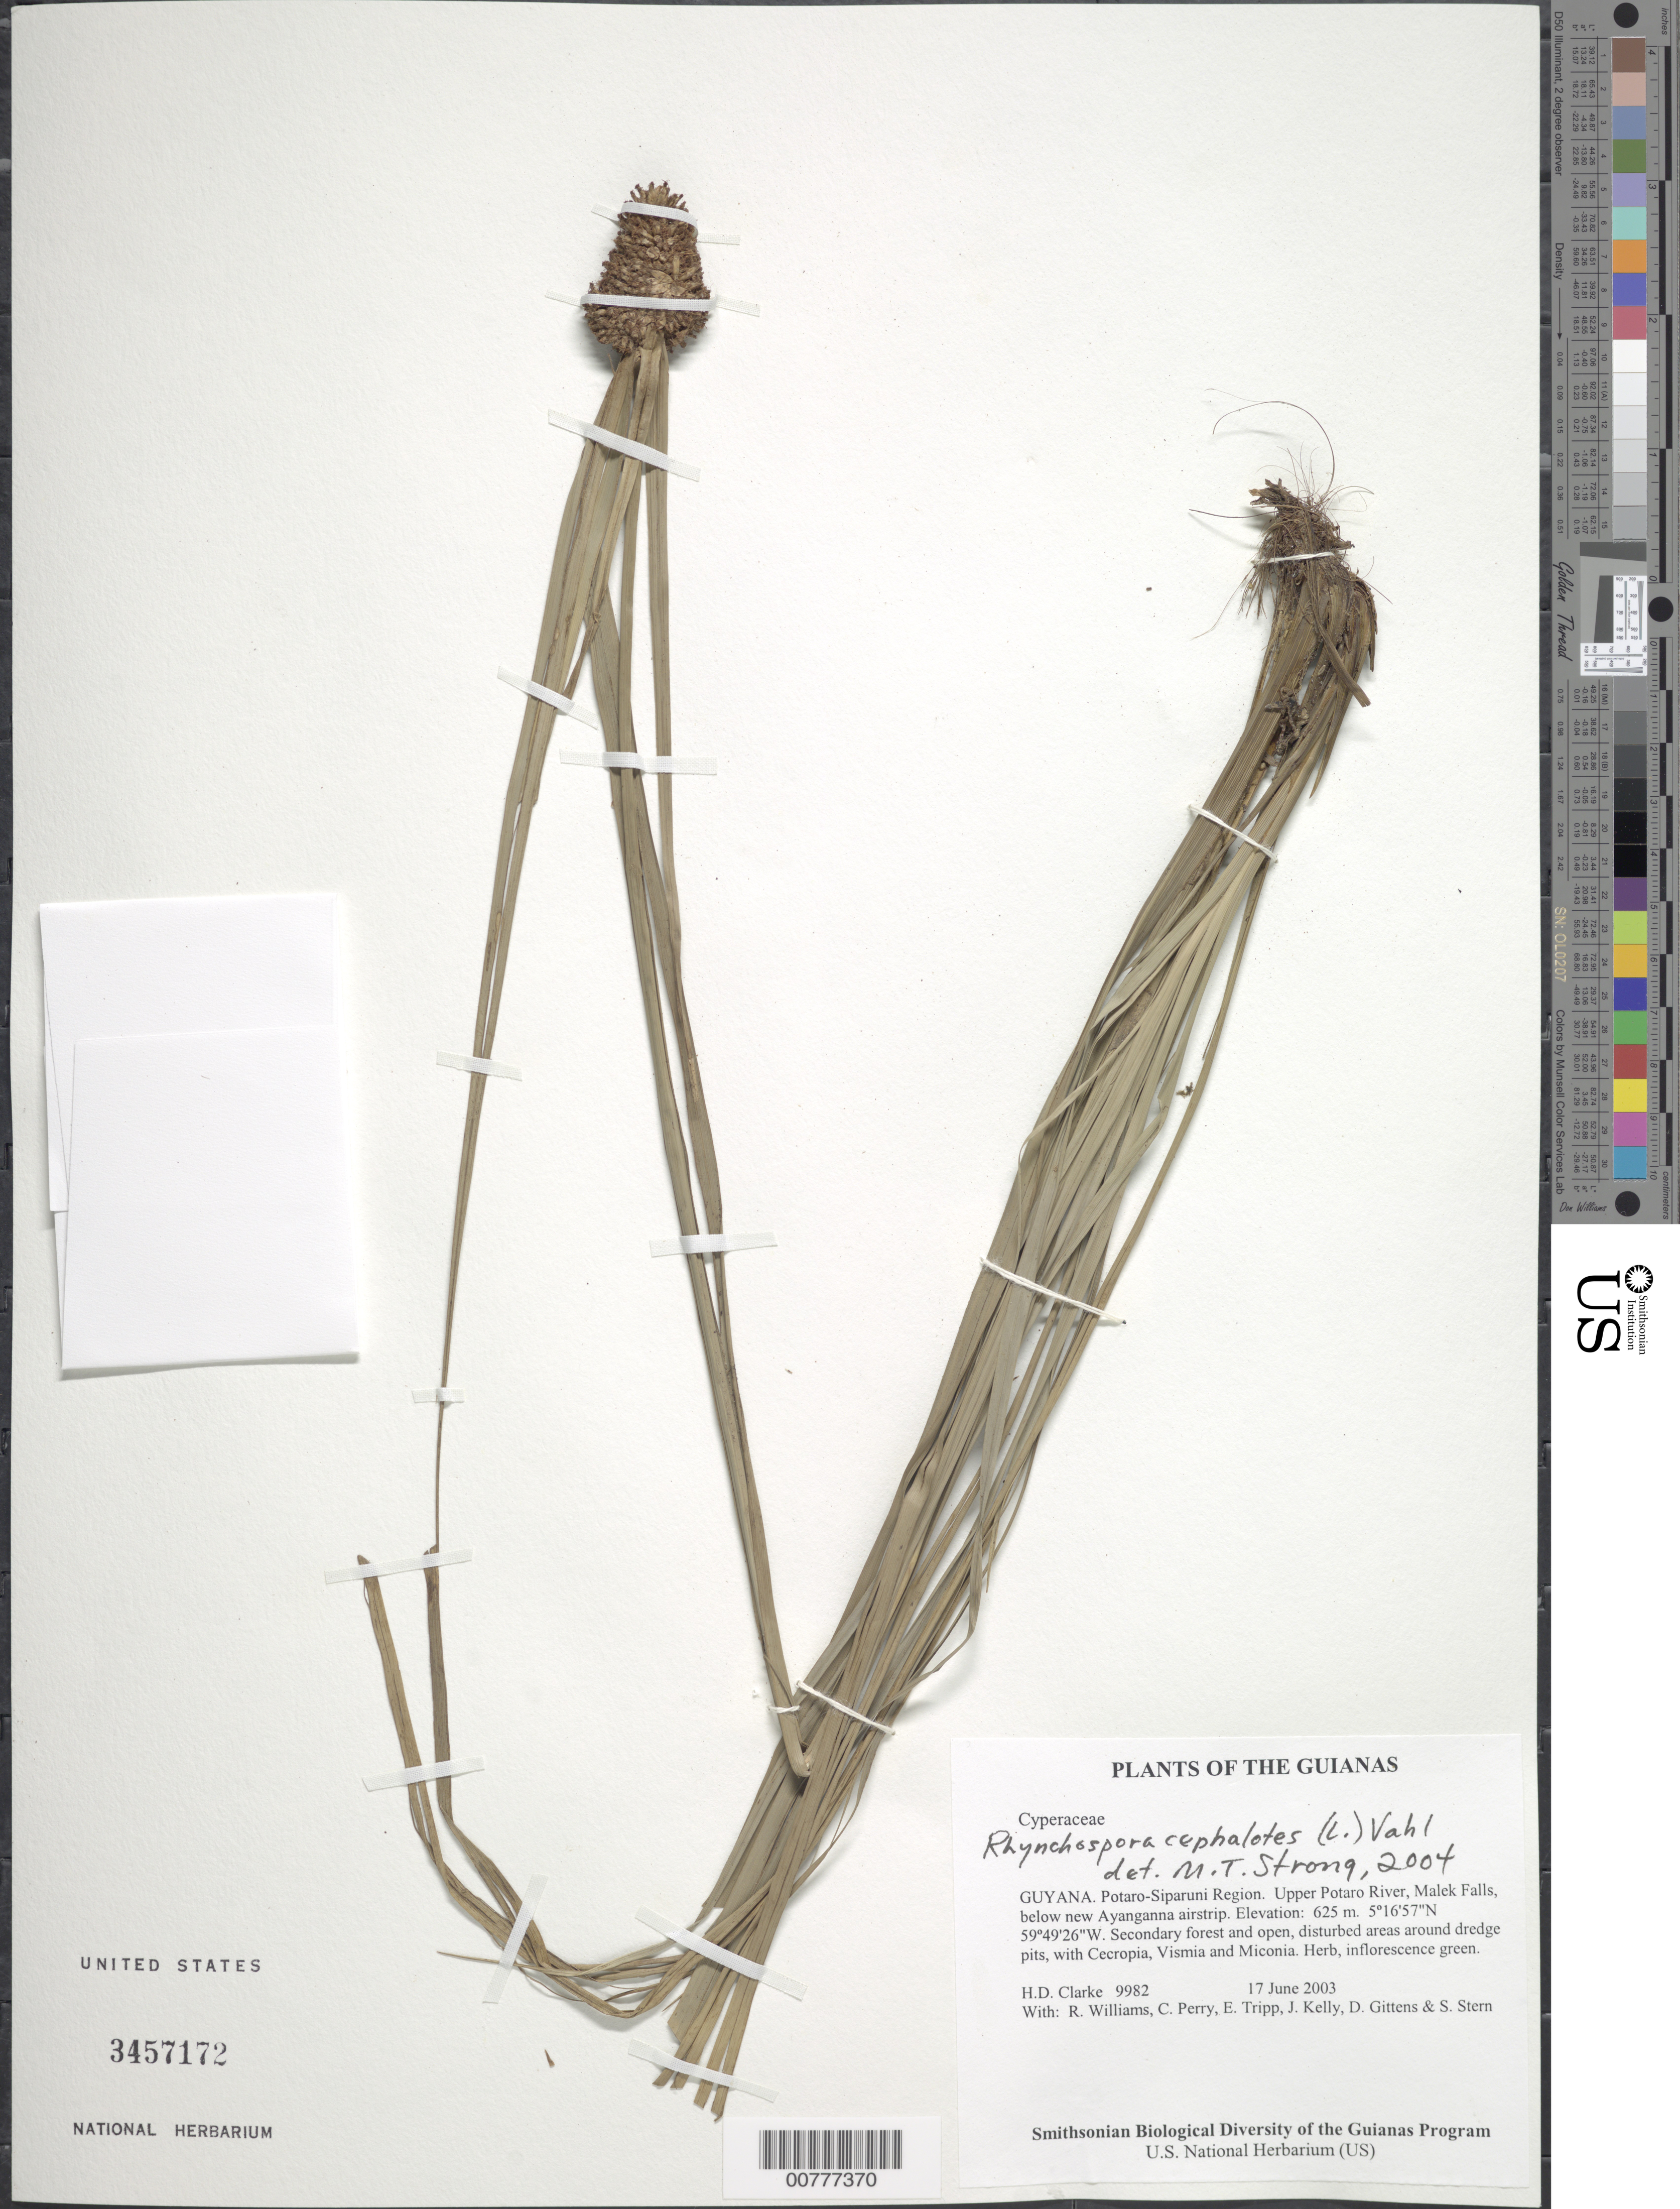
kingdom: Plantae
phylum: Tracheophyta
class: Liliopsida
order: Poales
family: Cyperaceae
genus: Rhynchospora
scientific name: Rhynchospora cephalotes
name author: (L.) Vahl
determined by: Strong, M. T., (US), Smithsonian Institution - National Museum of Natural History (UNITED STATES)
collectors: H. D. Clarke, R. Williams, C. Perry, E. Tripp, J. Kelly, D. Gittens & S. R. Stern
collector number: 9982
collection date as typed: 17 June 2003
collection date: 2003-06-17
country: Guyana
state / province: Potaro-Siparuni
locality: Upper Potaro River, Malek Falls, below new Ayanganna airstrip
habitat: Secondary forest and open, disturbed areas around dredge pits, with Cecropia, Vismia and Miconia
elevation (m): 625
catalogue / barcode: US 3457172